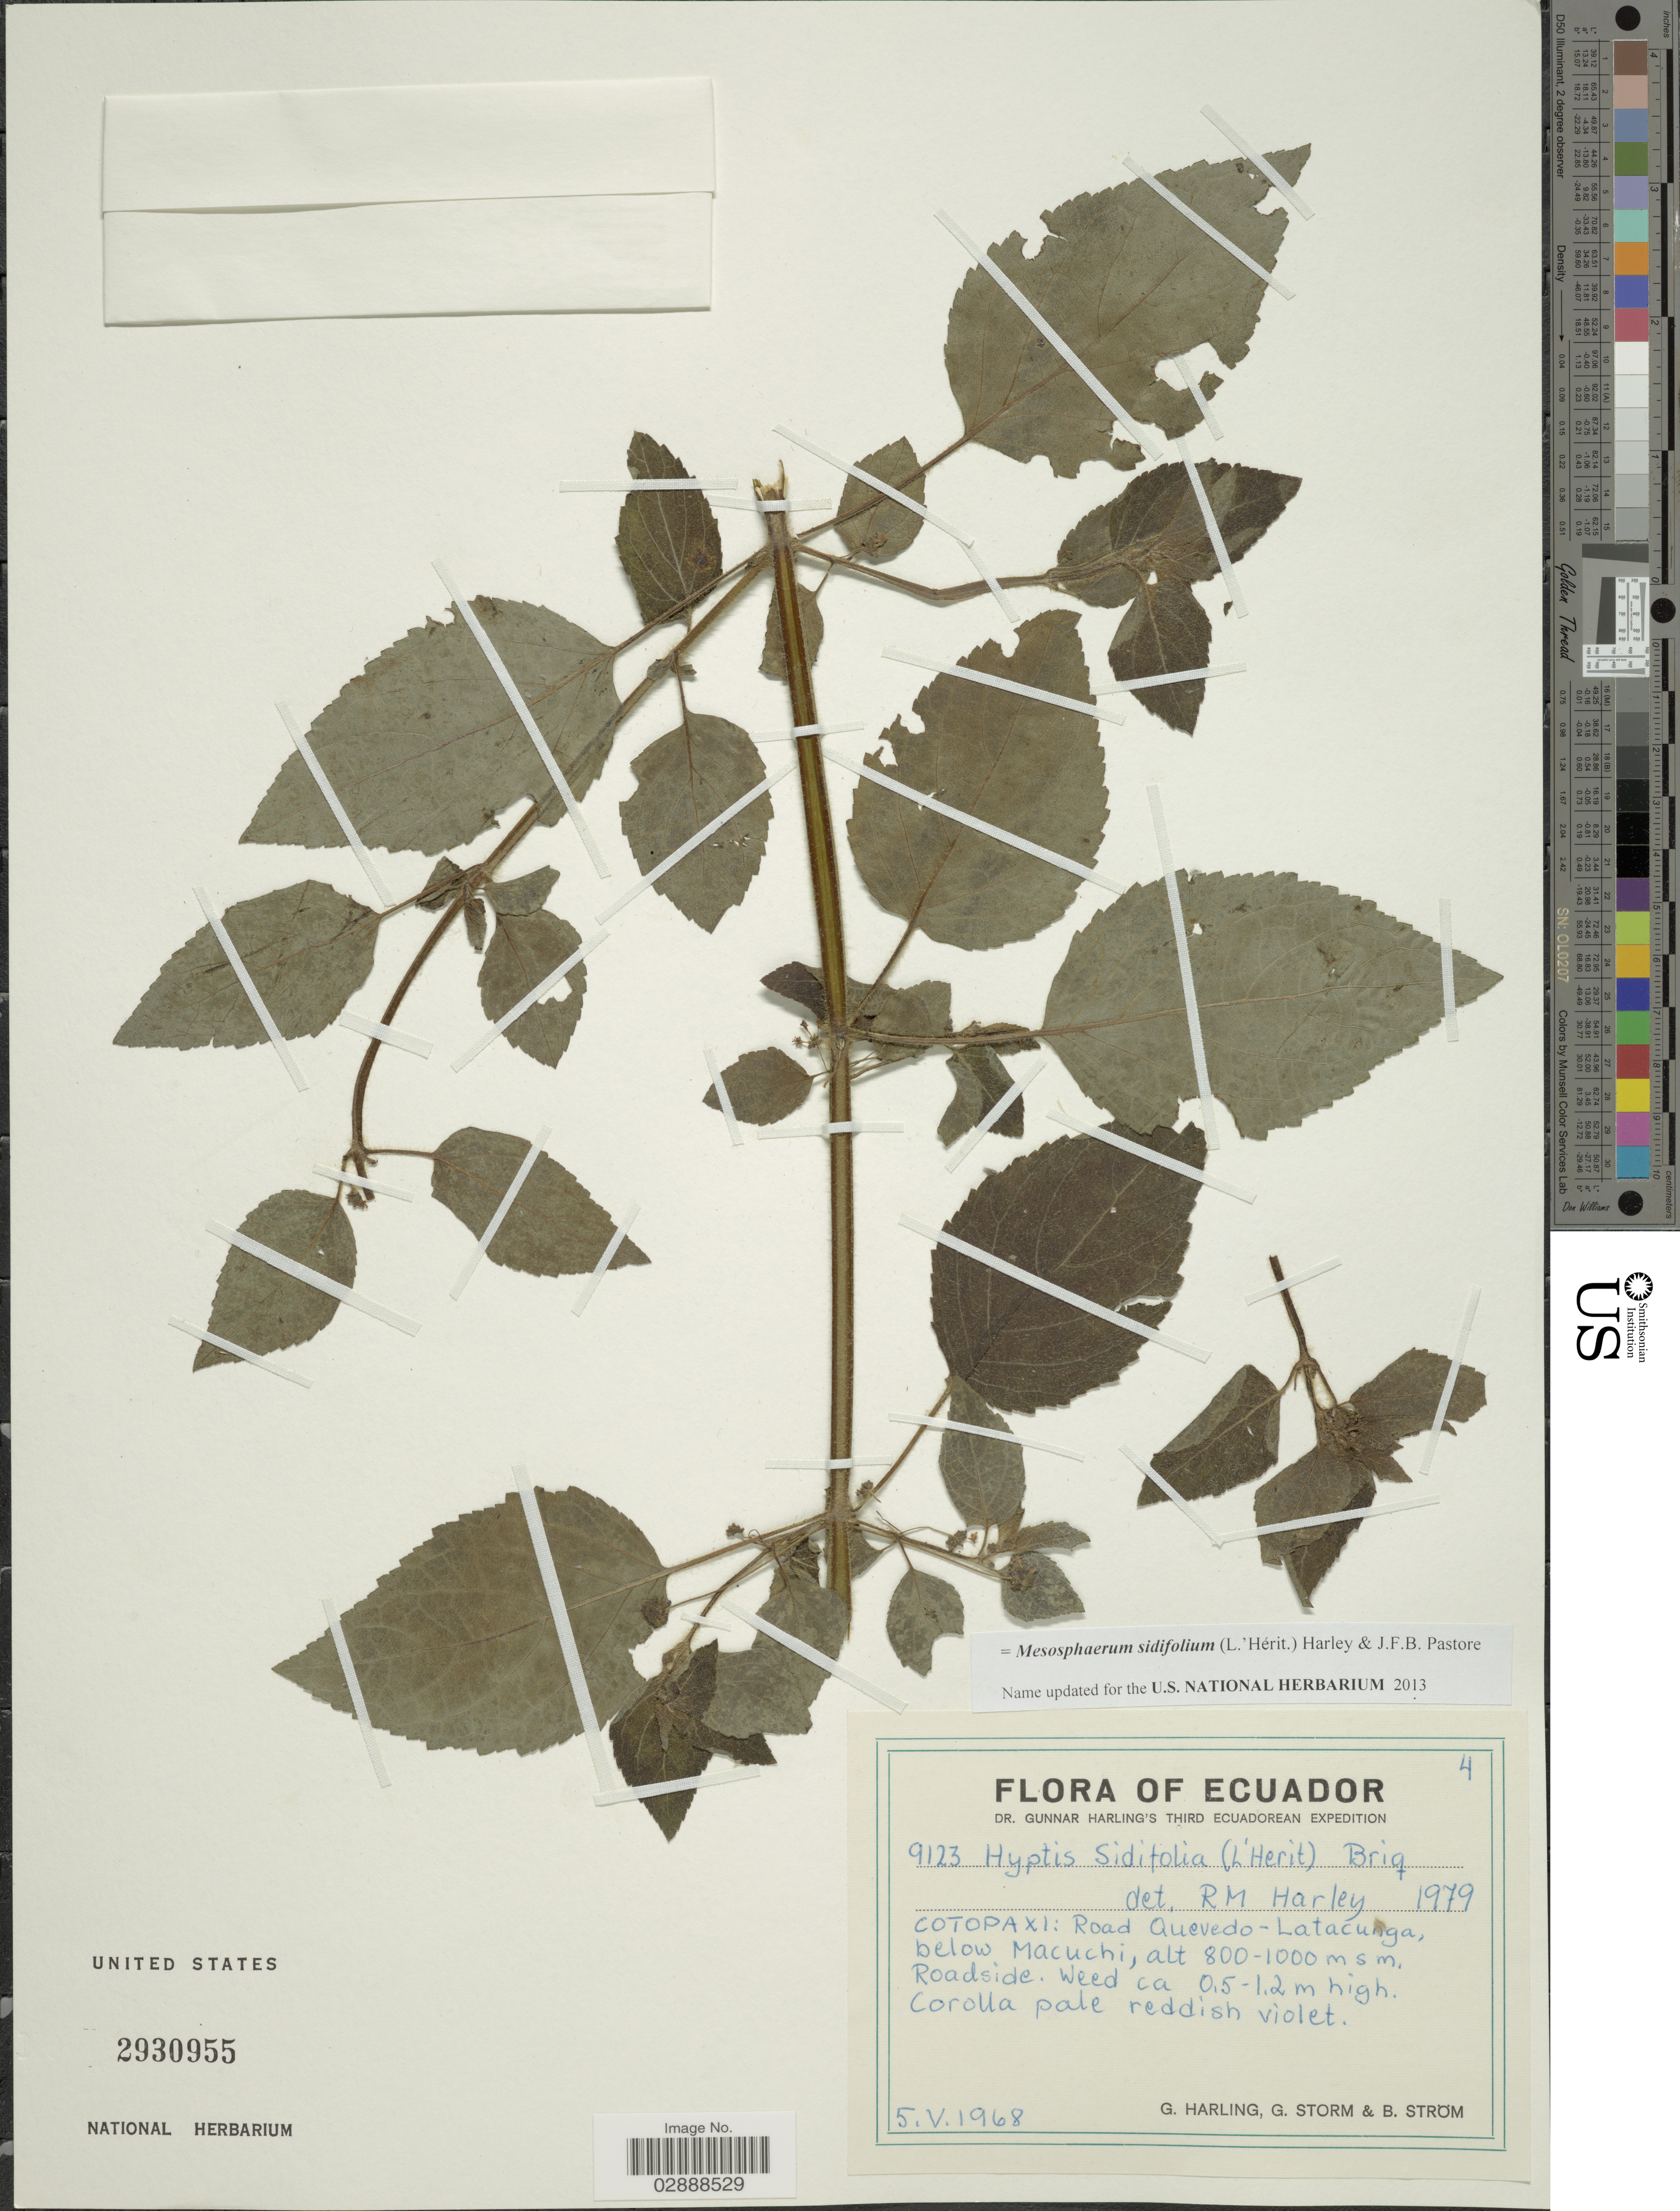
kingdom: Plantae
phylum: Tracheophyta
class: Magnoliopsida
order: Lamiales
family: Lamiaceae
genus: Mesosphaerum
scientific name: Mesosphaerum sidifolium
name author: (L'Hér.) Harley & J.F.B. Pastore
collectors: G. Harling, G. Storm & B. Ström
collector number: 9123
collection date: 1968-05-05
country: Ecuador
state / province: Cotopaxi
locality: Road Quevedo-Latacunga below Machuchi.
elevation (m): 800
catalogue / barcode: US 2930955